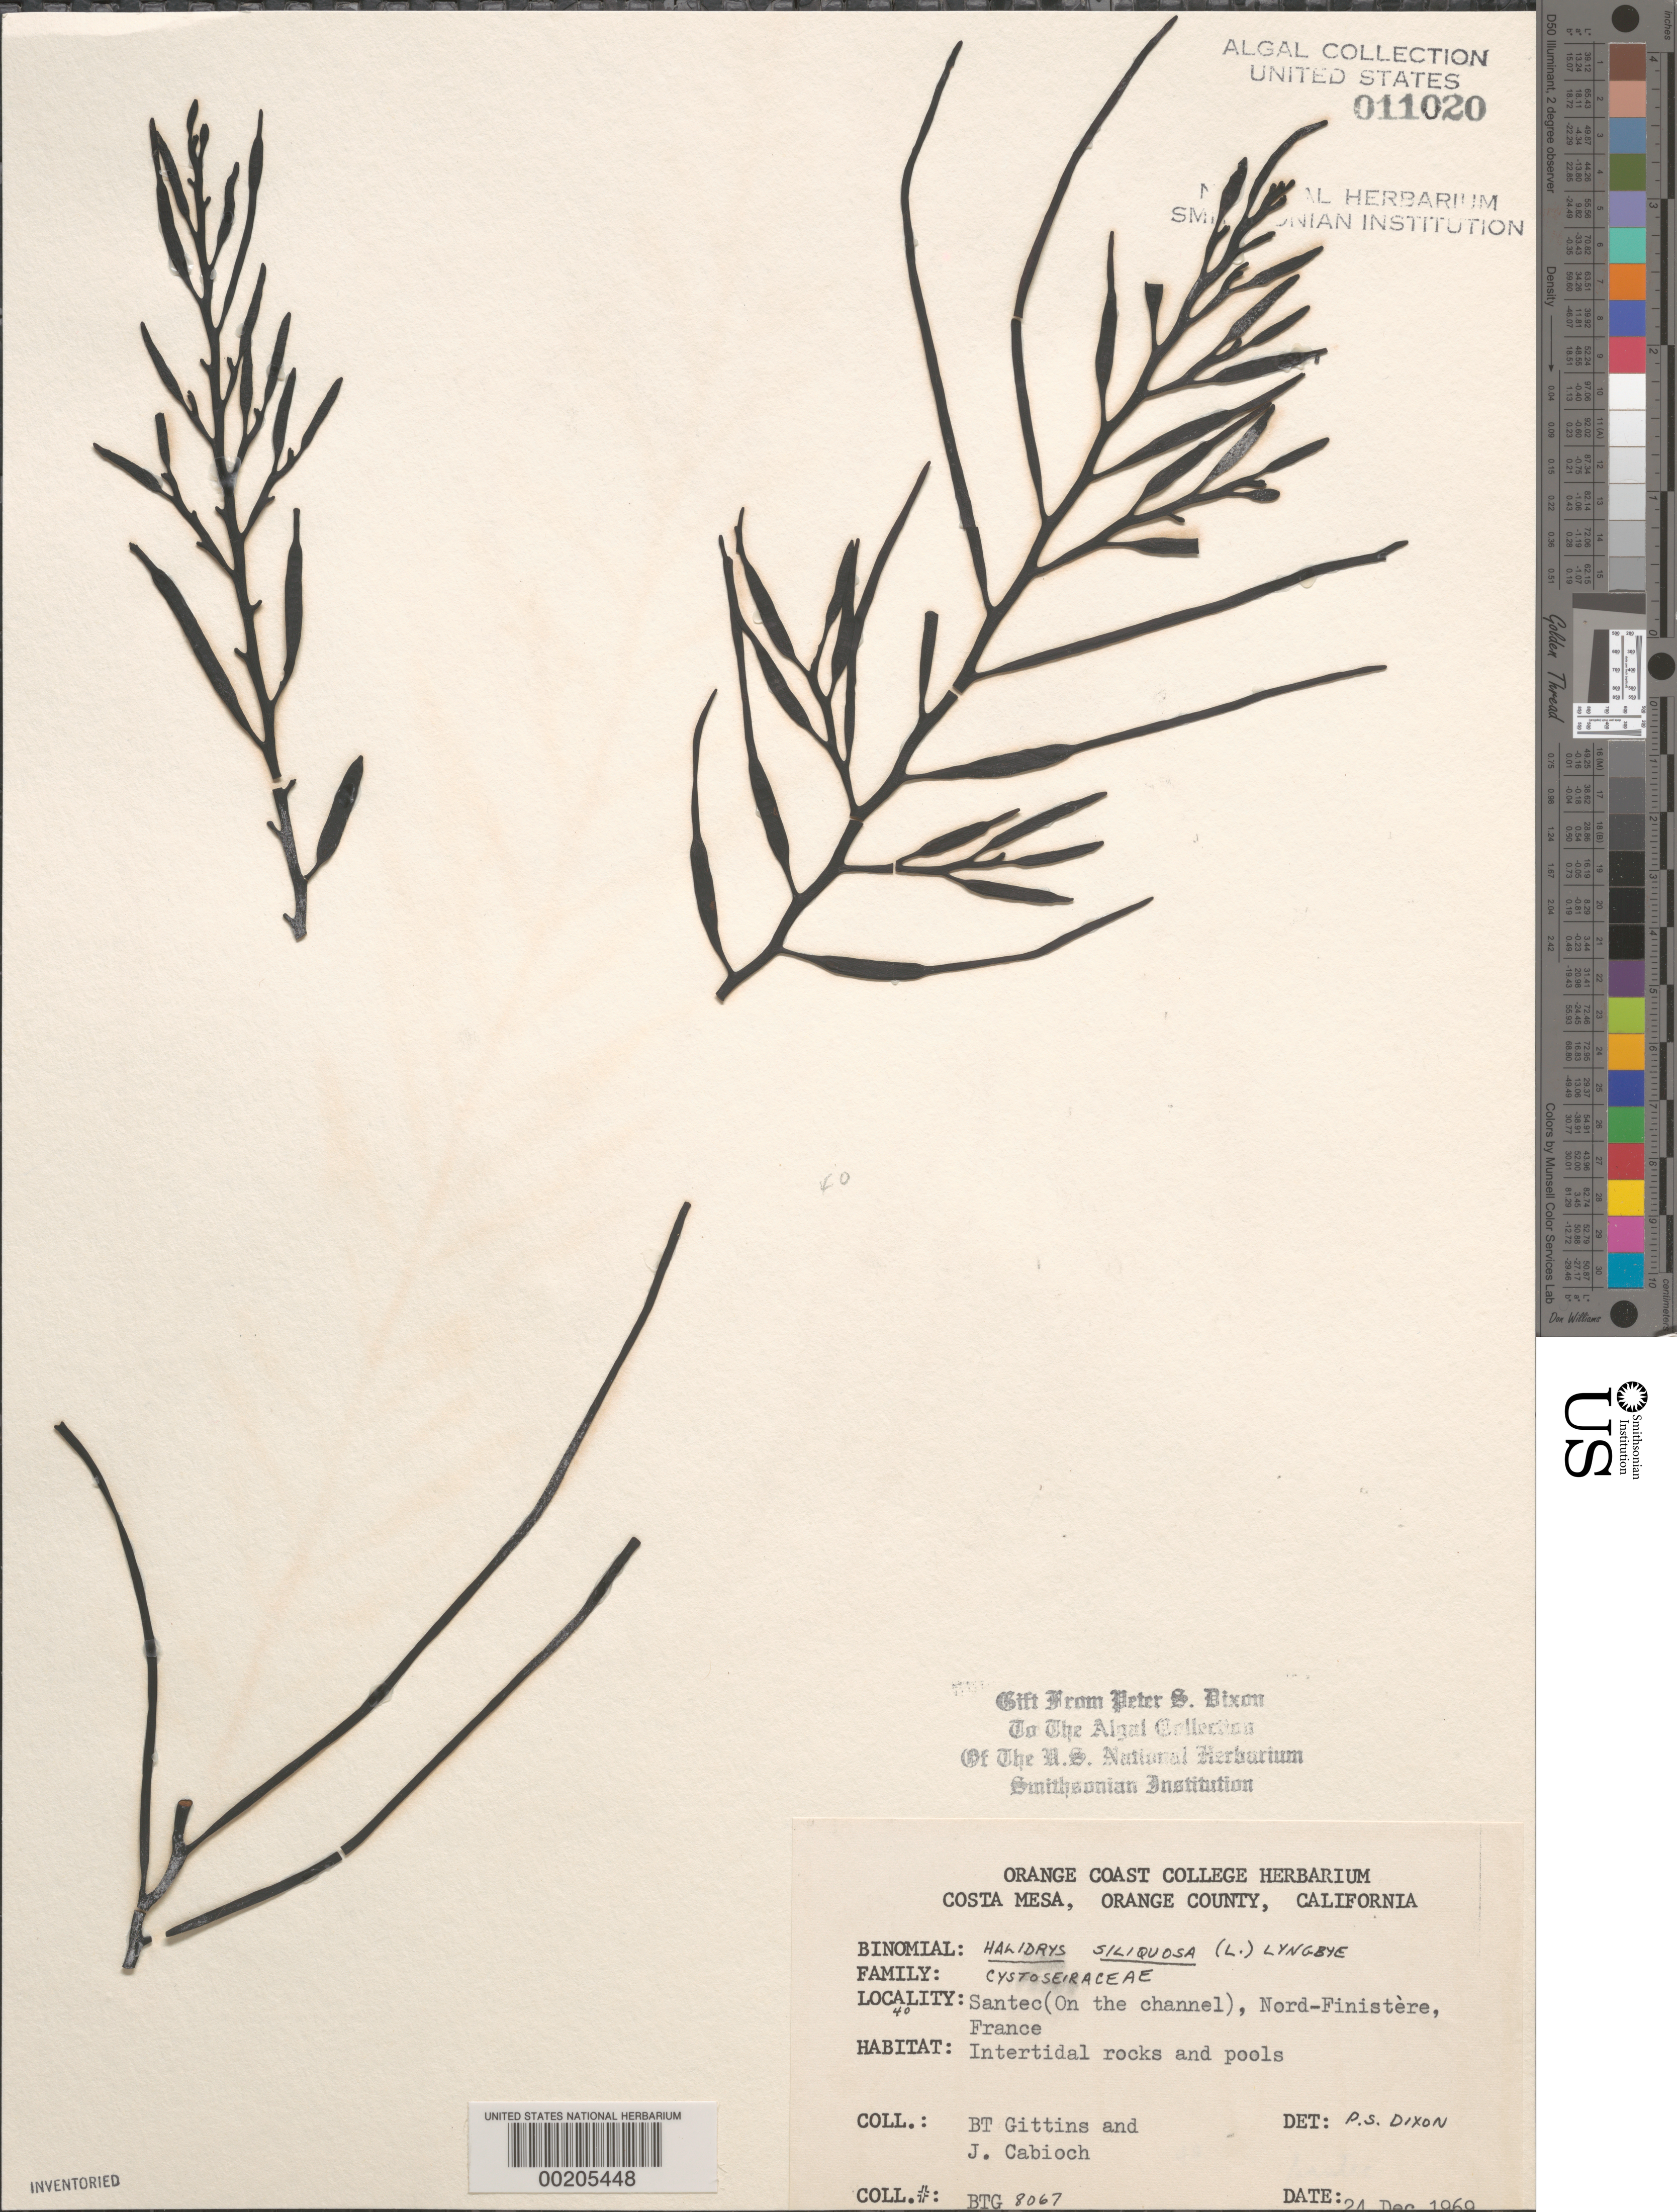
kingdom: Chromista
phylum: Ochrophyta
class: Phaeophyceae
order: Fucales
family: Sargassaceae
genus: Halidrys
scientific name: Halidrys siliquosa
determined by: Dixon, P. S.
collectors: B. Gittins & J. Cabioch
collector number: BTG 8067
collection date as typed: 24 Dec 1969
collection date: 1969-12-24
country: France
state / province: Bretagne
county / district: Finistère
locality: Santec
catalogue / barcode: US 11020